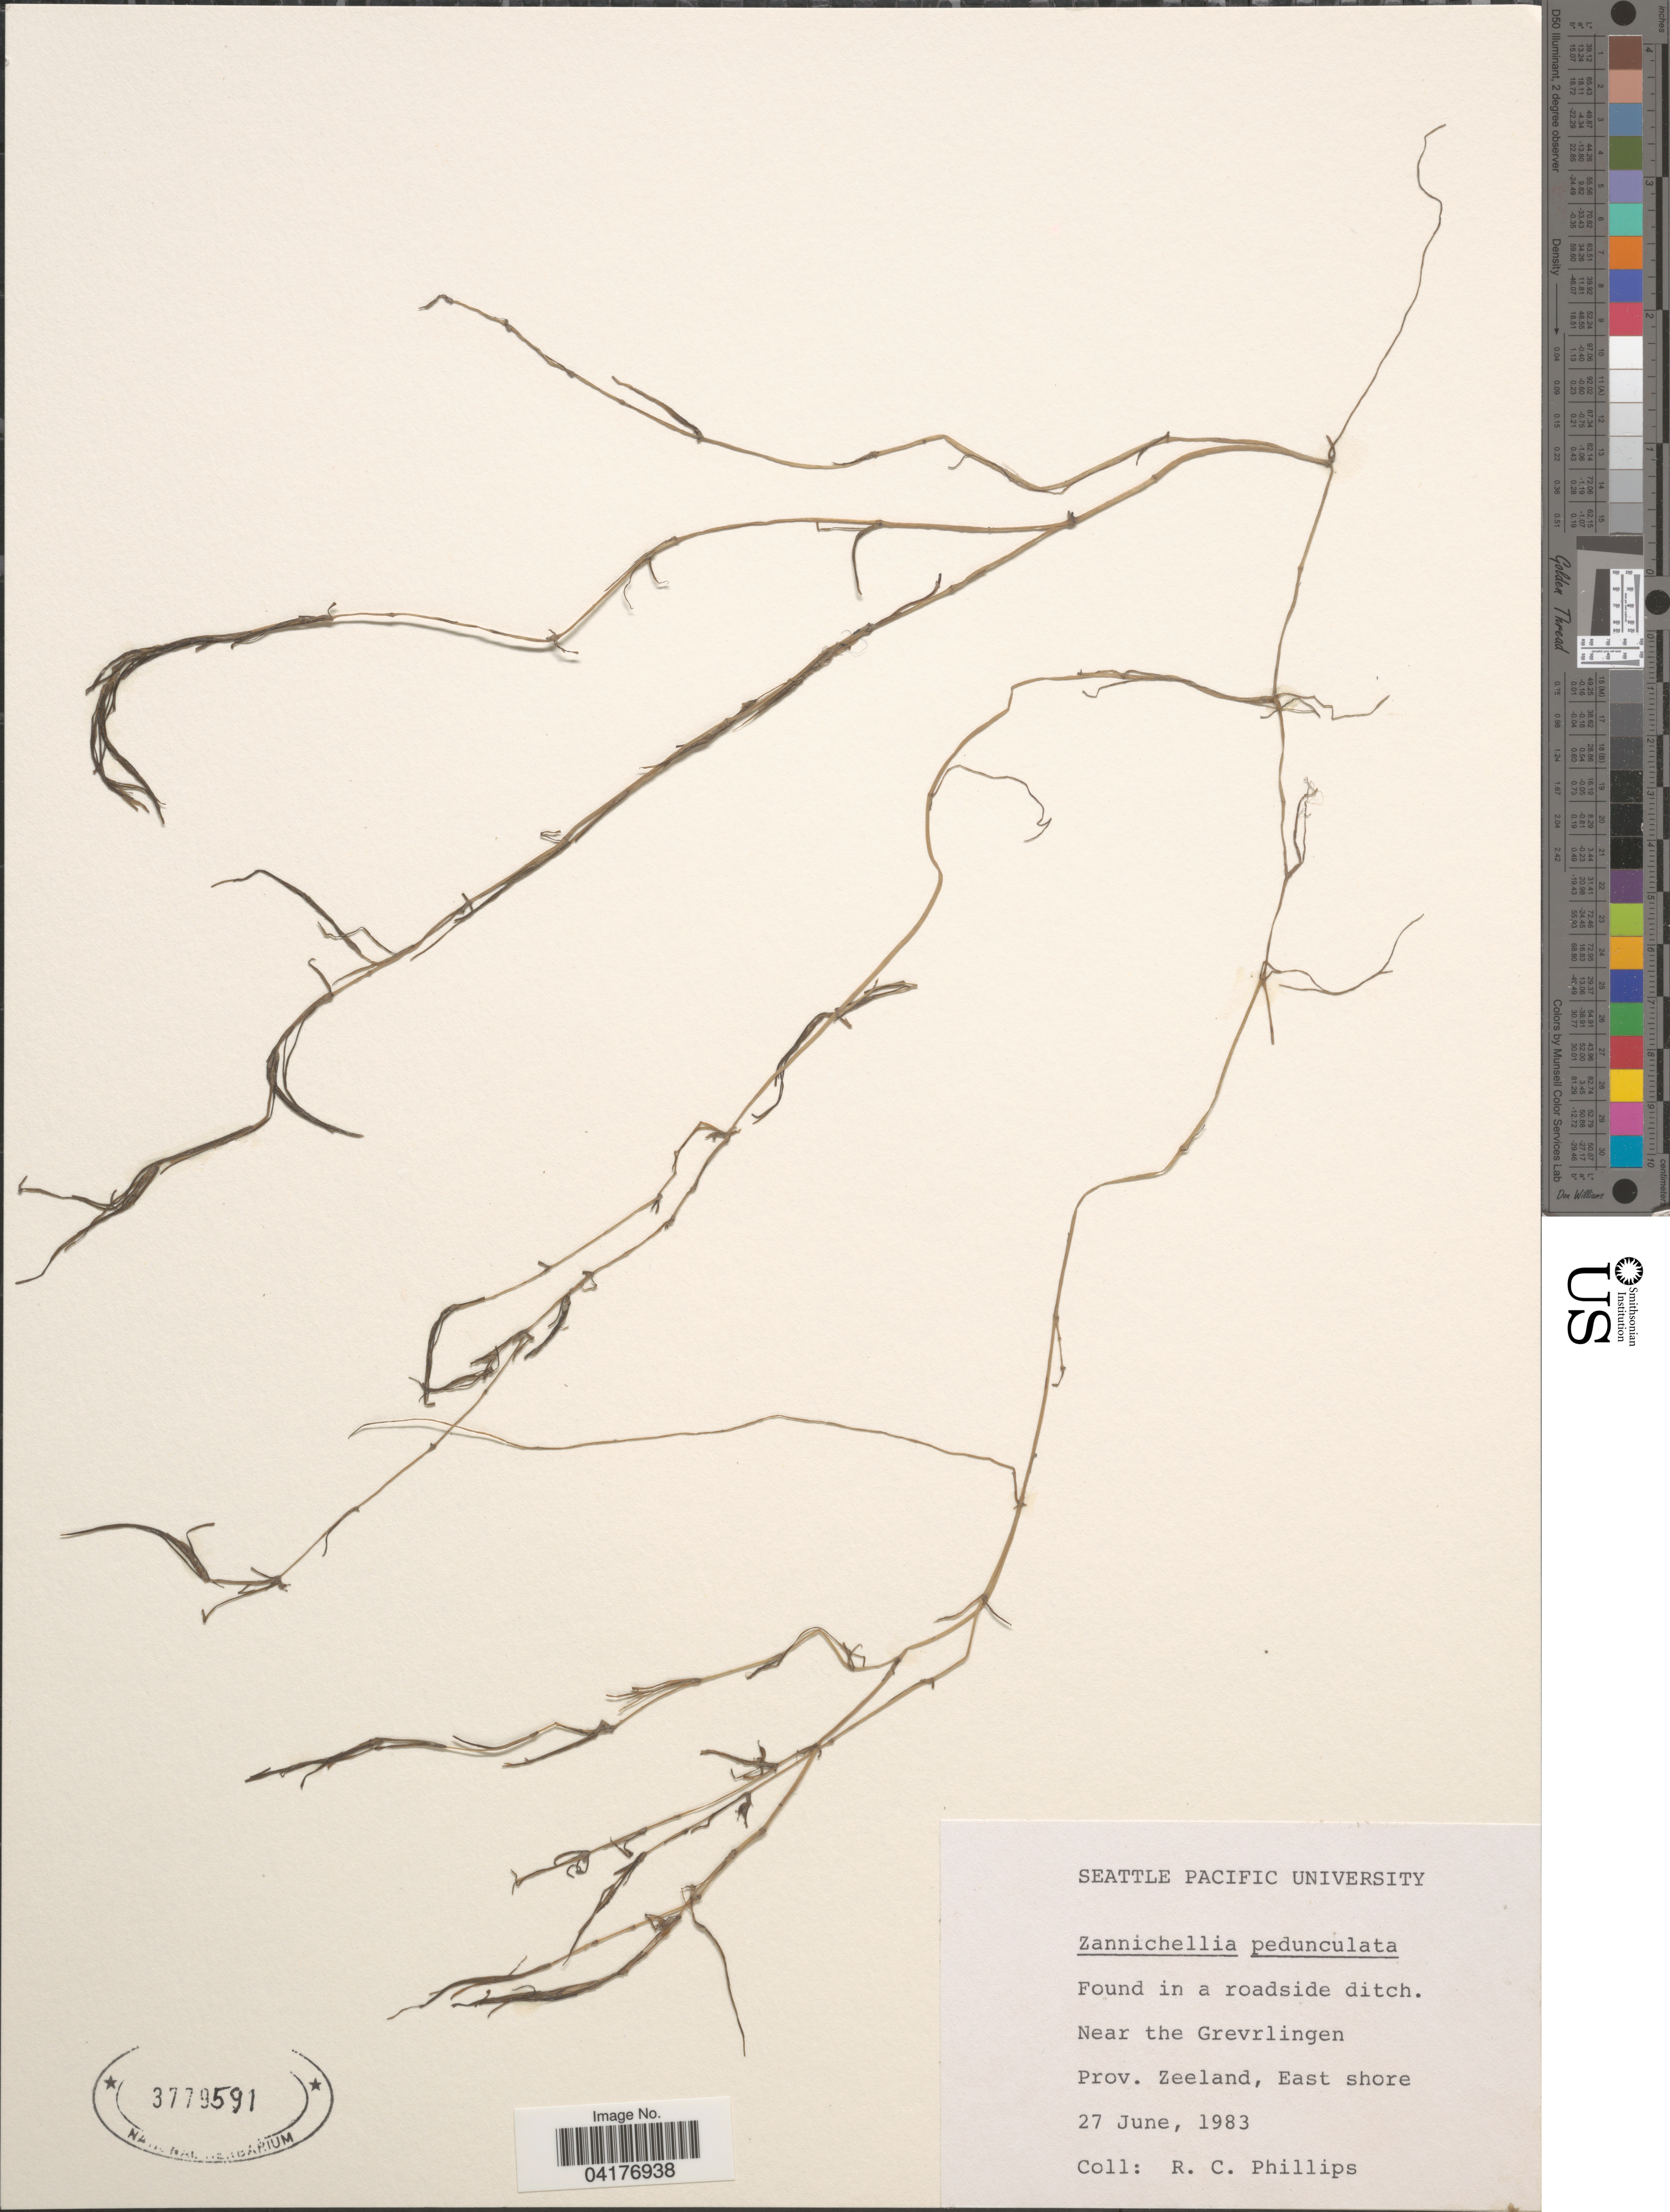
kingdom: Plantae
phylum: Tracheophyta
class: Liliopsida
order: Alismatales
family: Potamogetonaceae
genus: Zannichellia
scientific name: Zannichellia pedunculata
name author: Fuss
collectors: R. C. Phillips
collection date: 1983-06-27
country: Netherlands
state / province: Zeeland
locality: Found in a roadside ditch. Near the Grevrlingen. Prov. Zeeland, East shore.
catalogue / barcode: US 3779591